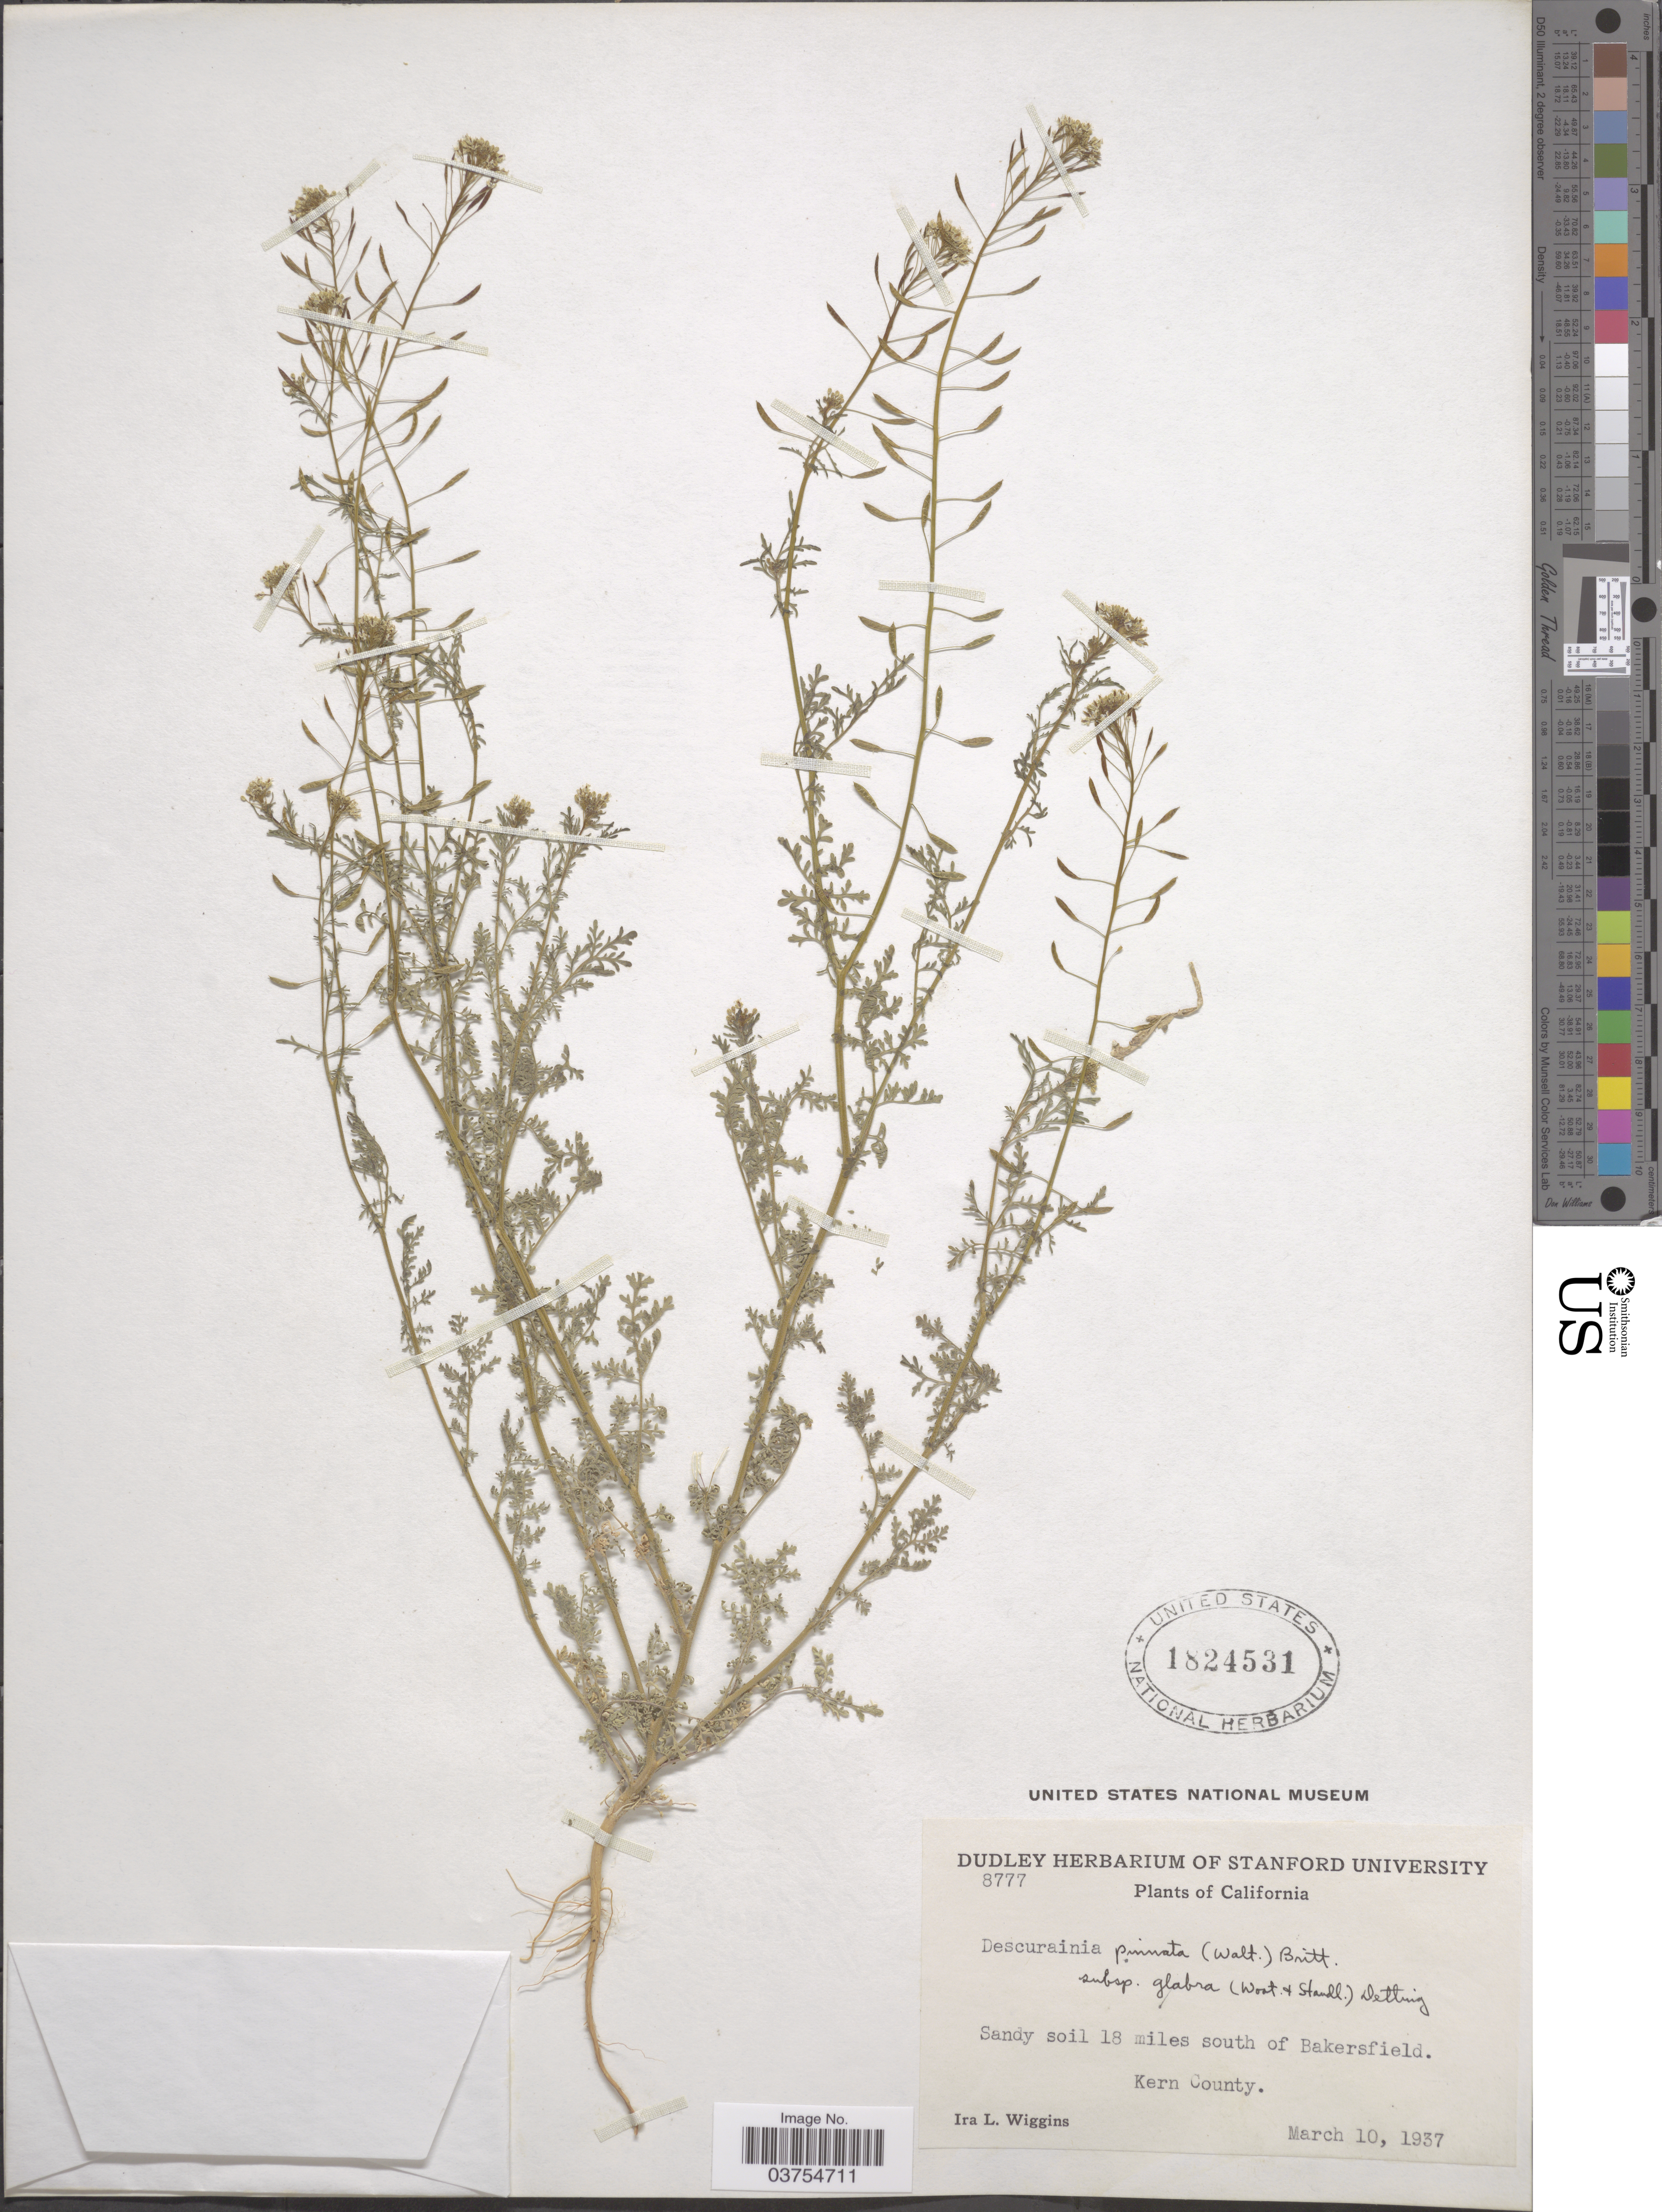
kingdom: Plantae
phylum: Tracheophyta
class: Magnoliopsida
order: Brassicales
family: Brassicaceae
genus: Descurainia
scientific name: Descurainia pinnata subsp. glabra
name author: (Wooton & Standl.) Detling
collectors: I. L. Wiggins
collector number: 8777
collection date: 1937-03-10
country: United States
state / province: California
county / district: Kern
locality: Sandy soil 18 miles south of Bakersfield. Kern County.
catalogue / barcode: US 1824531